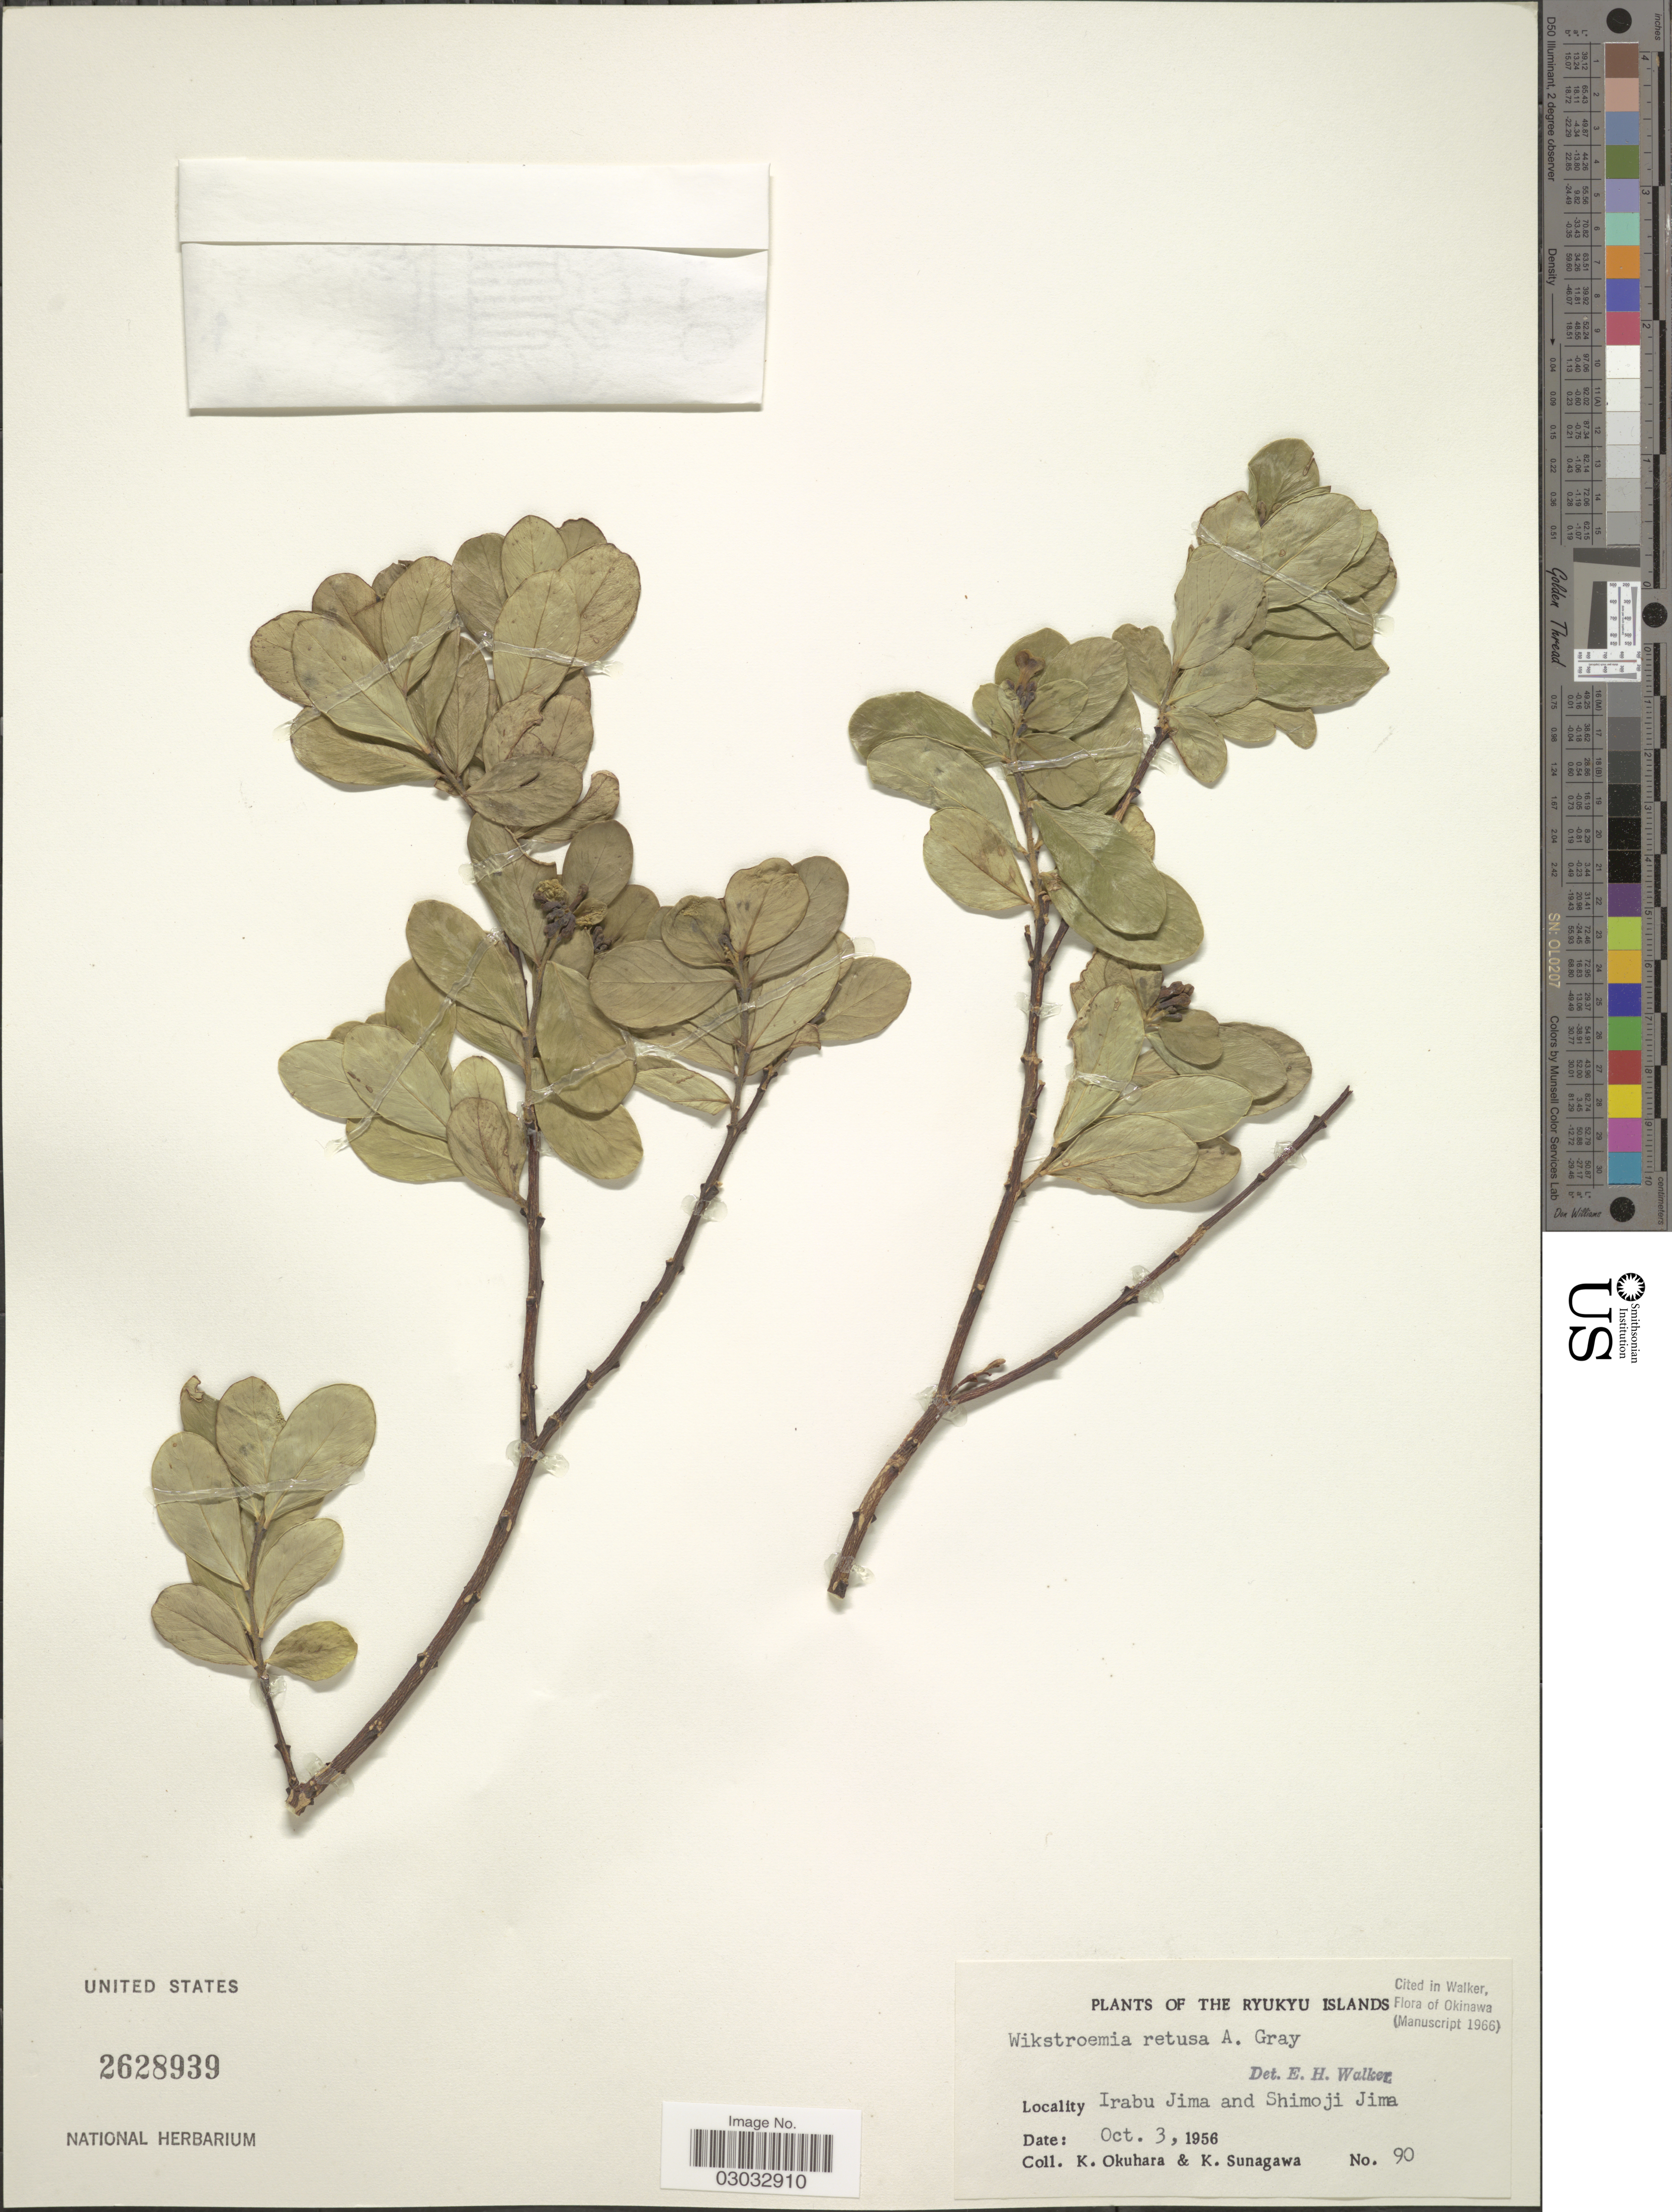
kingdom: Plantae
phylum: Tracheophyta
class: Magnoliopsida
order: Malvales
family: Thymelaeaceae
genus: Wikstroemia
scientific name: Wikstroemia retusa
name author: A. Gray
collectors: K. Okuhara & K. Sunagawa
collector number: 90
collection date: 1956-10-03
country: Japan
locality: The Ryukyu Islands, Irabu Jima and Shimoji Jima.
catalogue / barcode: US 2628939